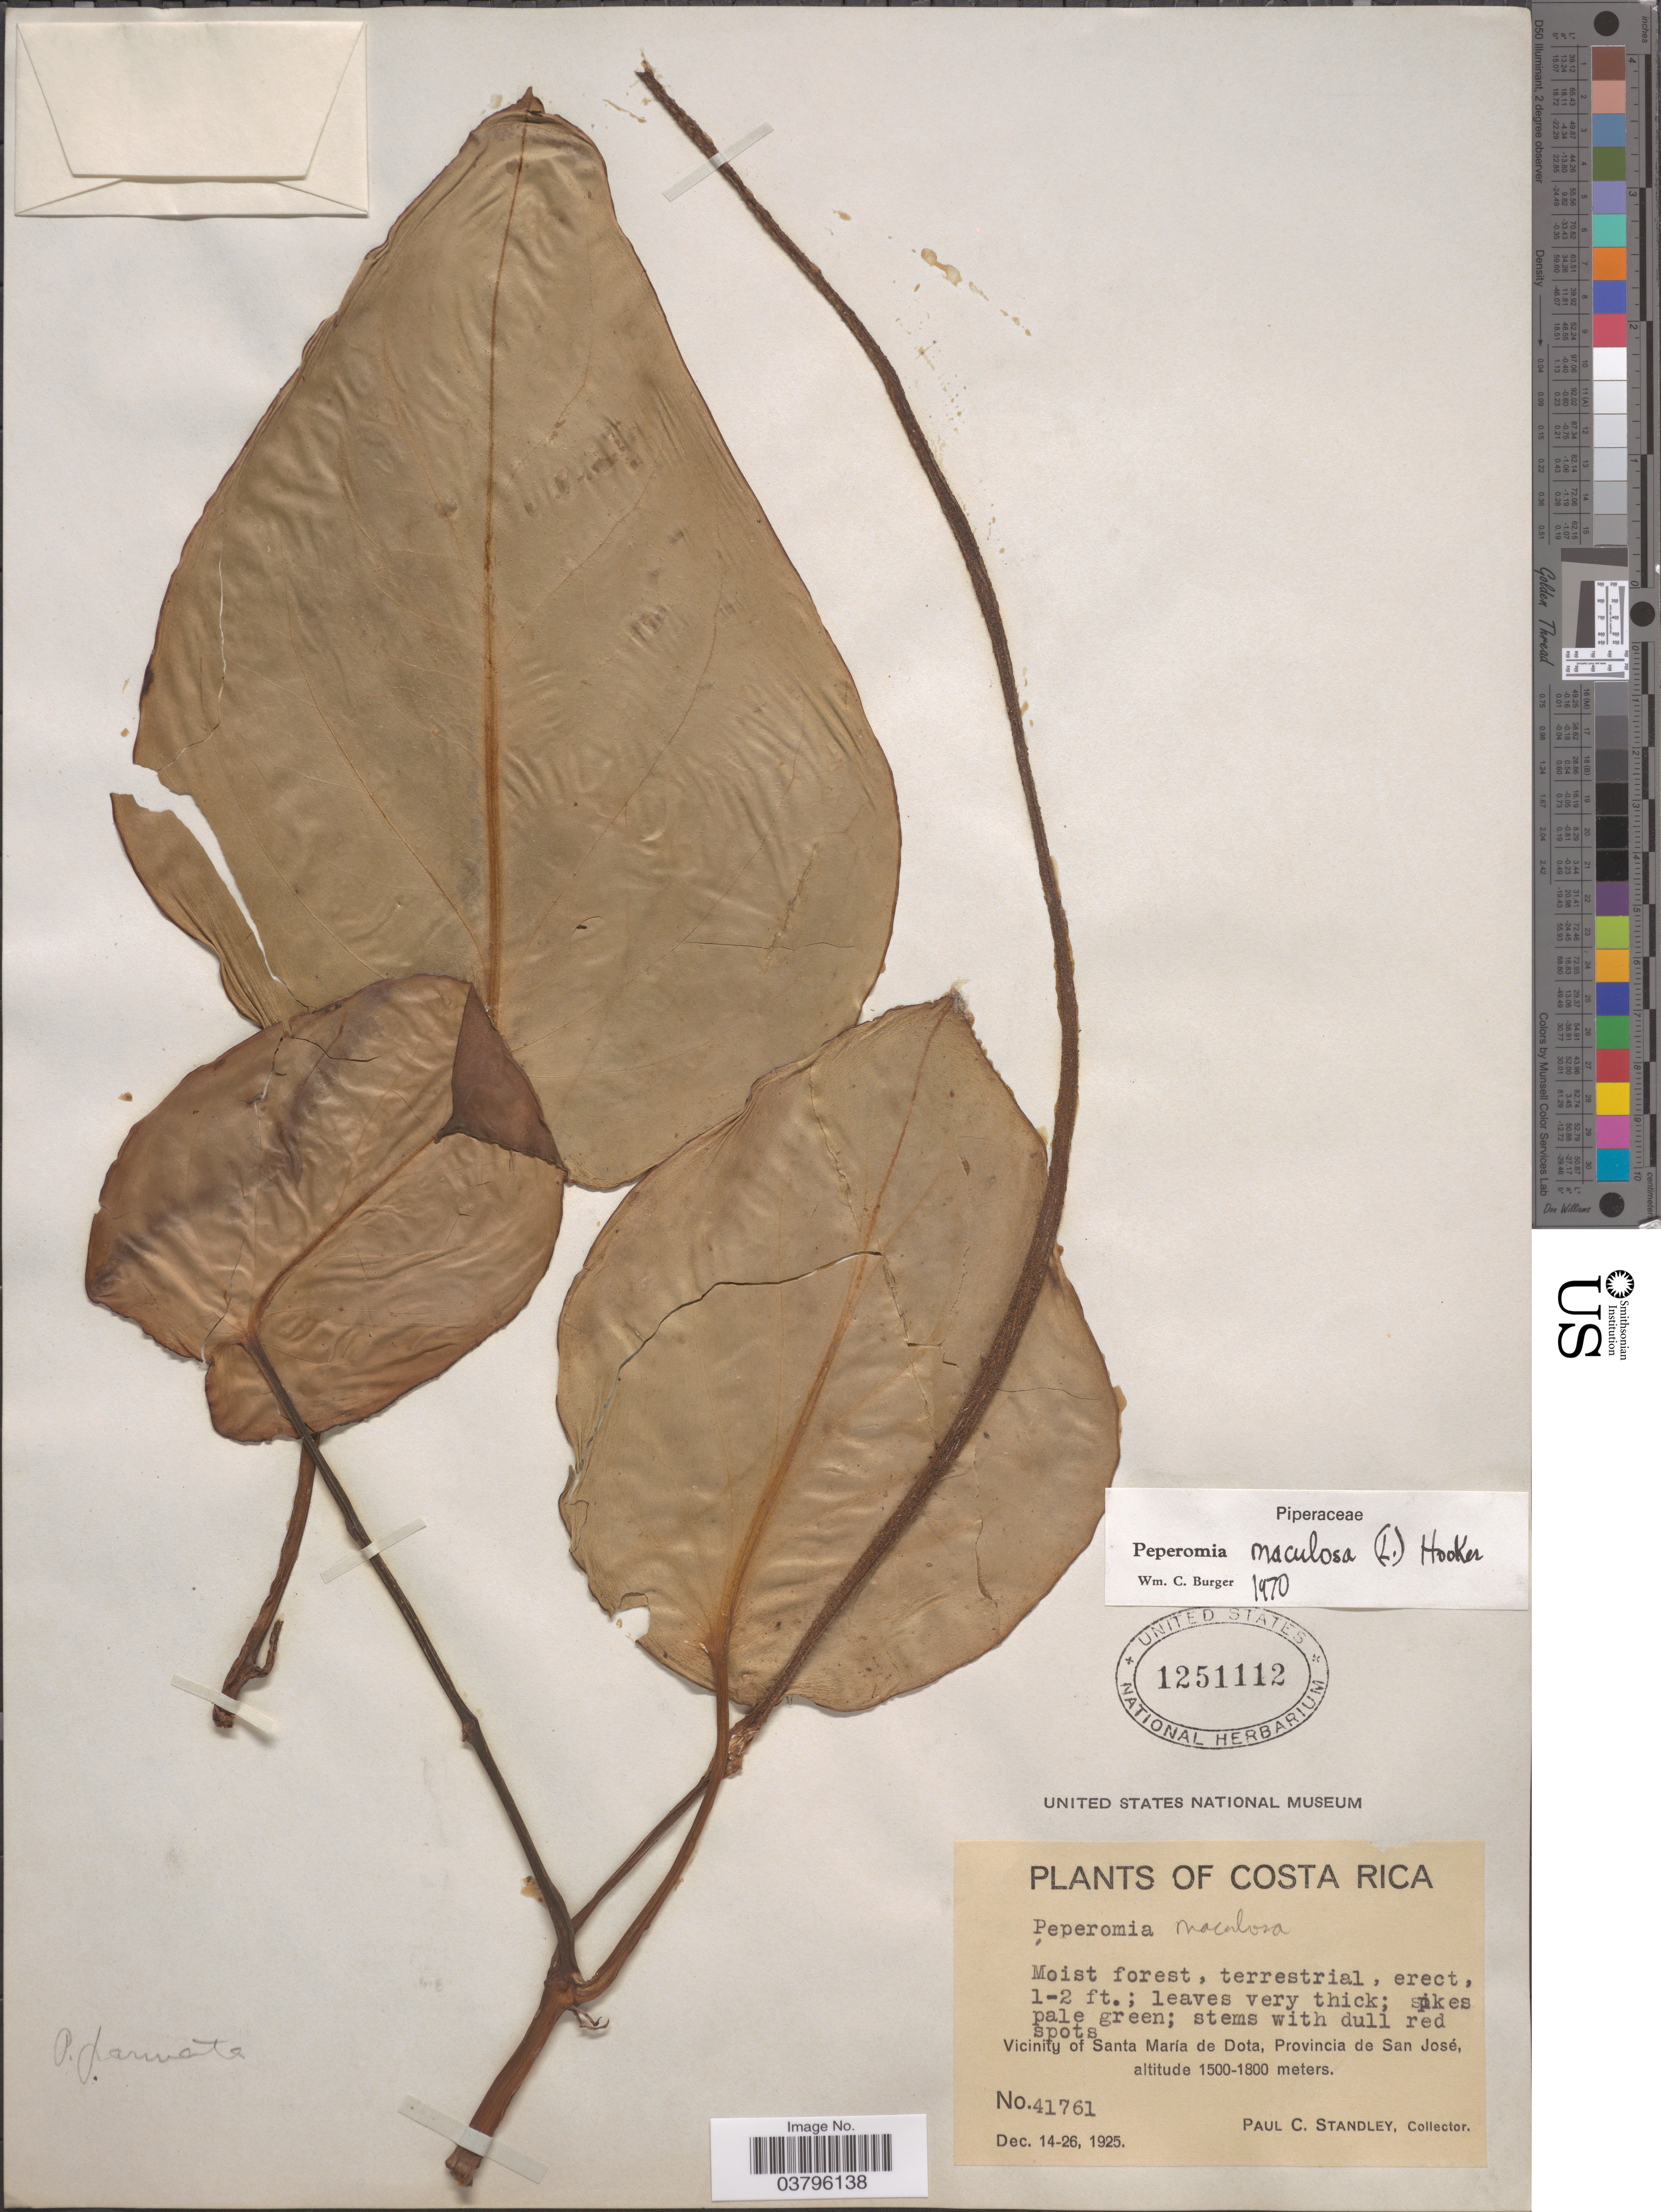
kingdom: Plantae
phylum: Tracheophyta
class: Magnoliopsida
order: Piperales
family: Piperaceae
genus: Peperomia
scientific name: Peperomia maculosa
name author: (L.) Hook.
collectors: P. C. Standley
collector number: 41761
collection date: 1925-12-14/1925-12-26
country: Costa Rica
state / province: San José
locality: Vicinity of Santa María de Dota.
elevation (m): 1500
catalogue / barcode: US 1251112